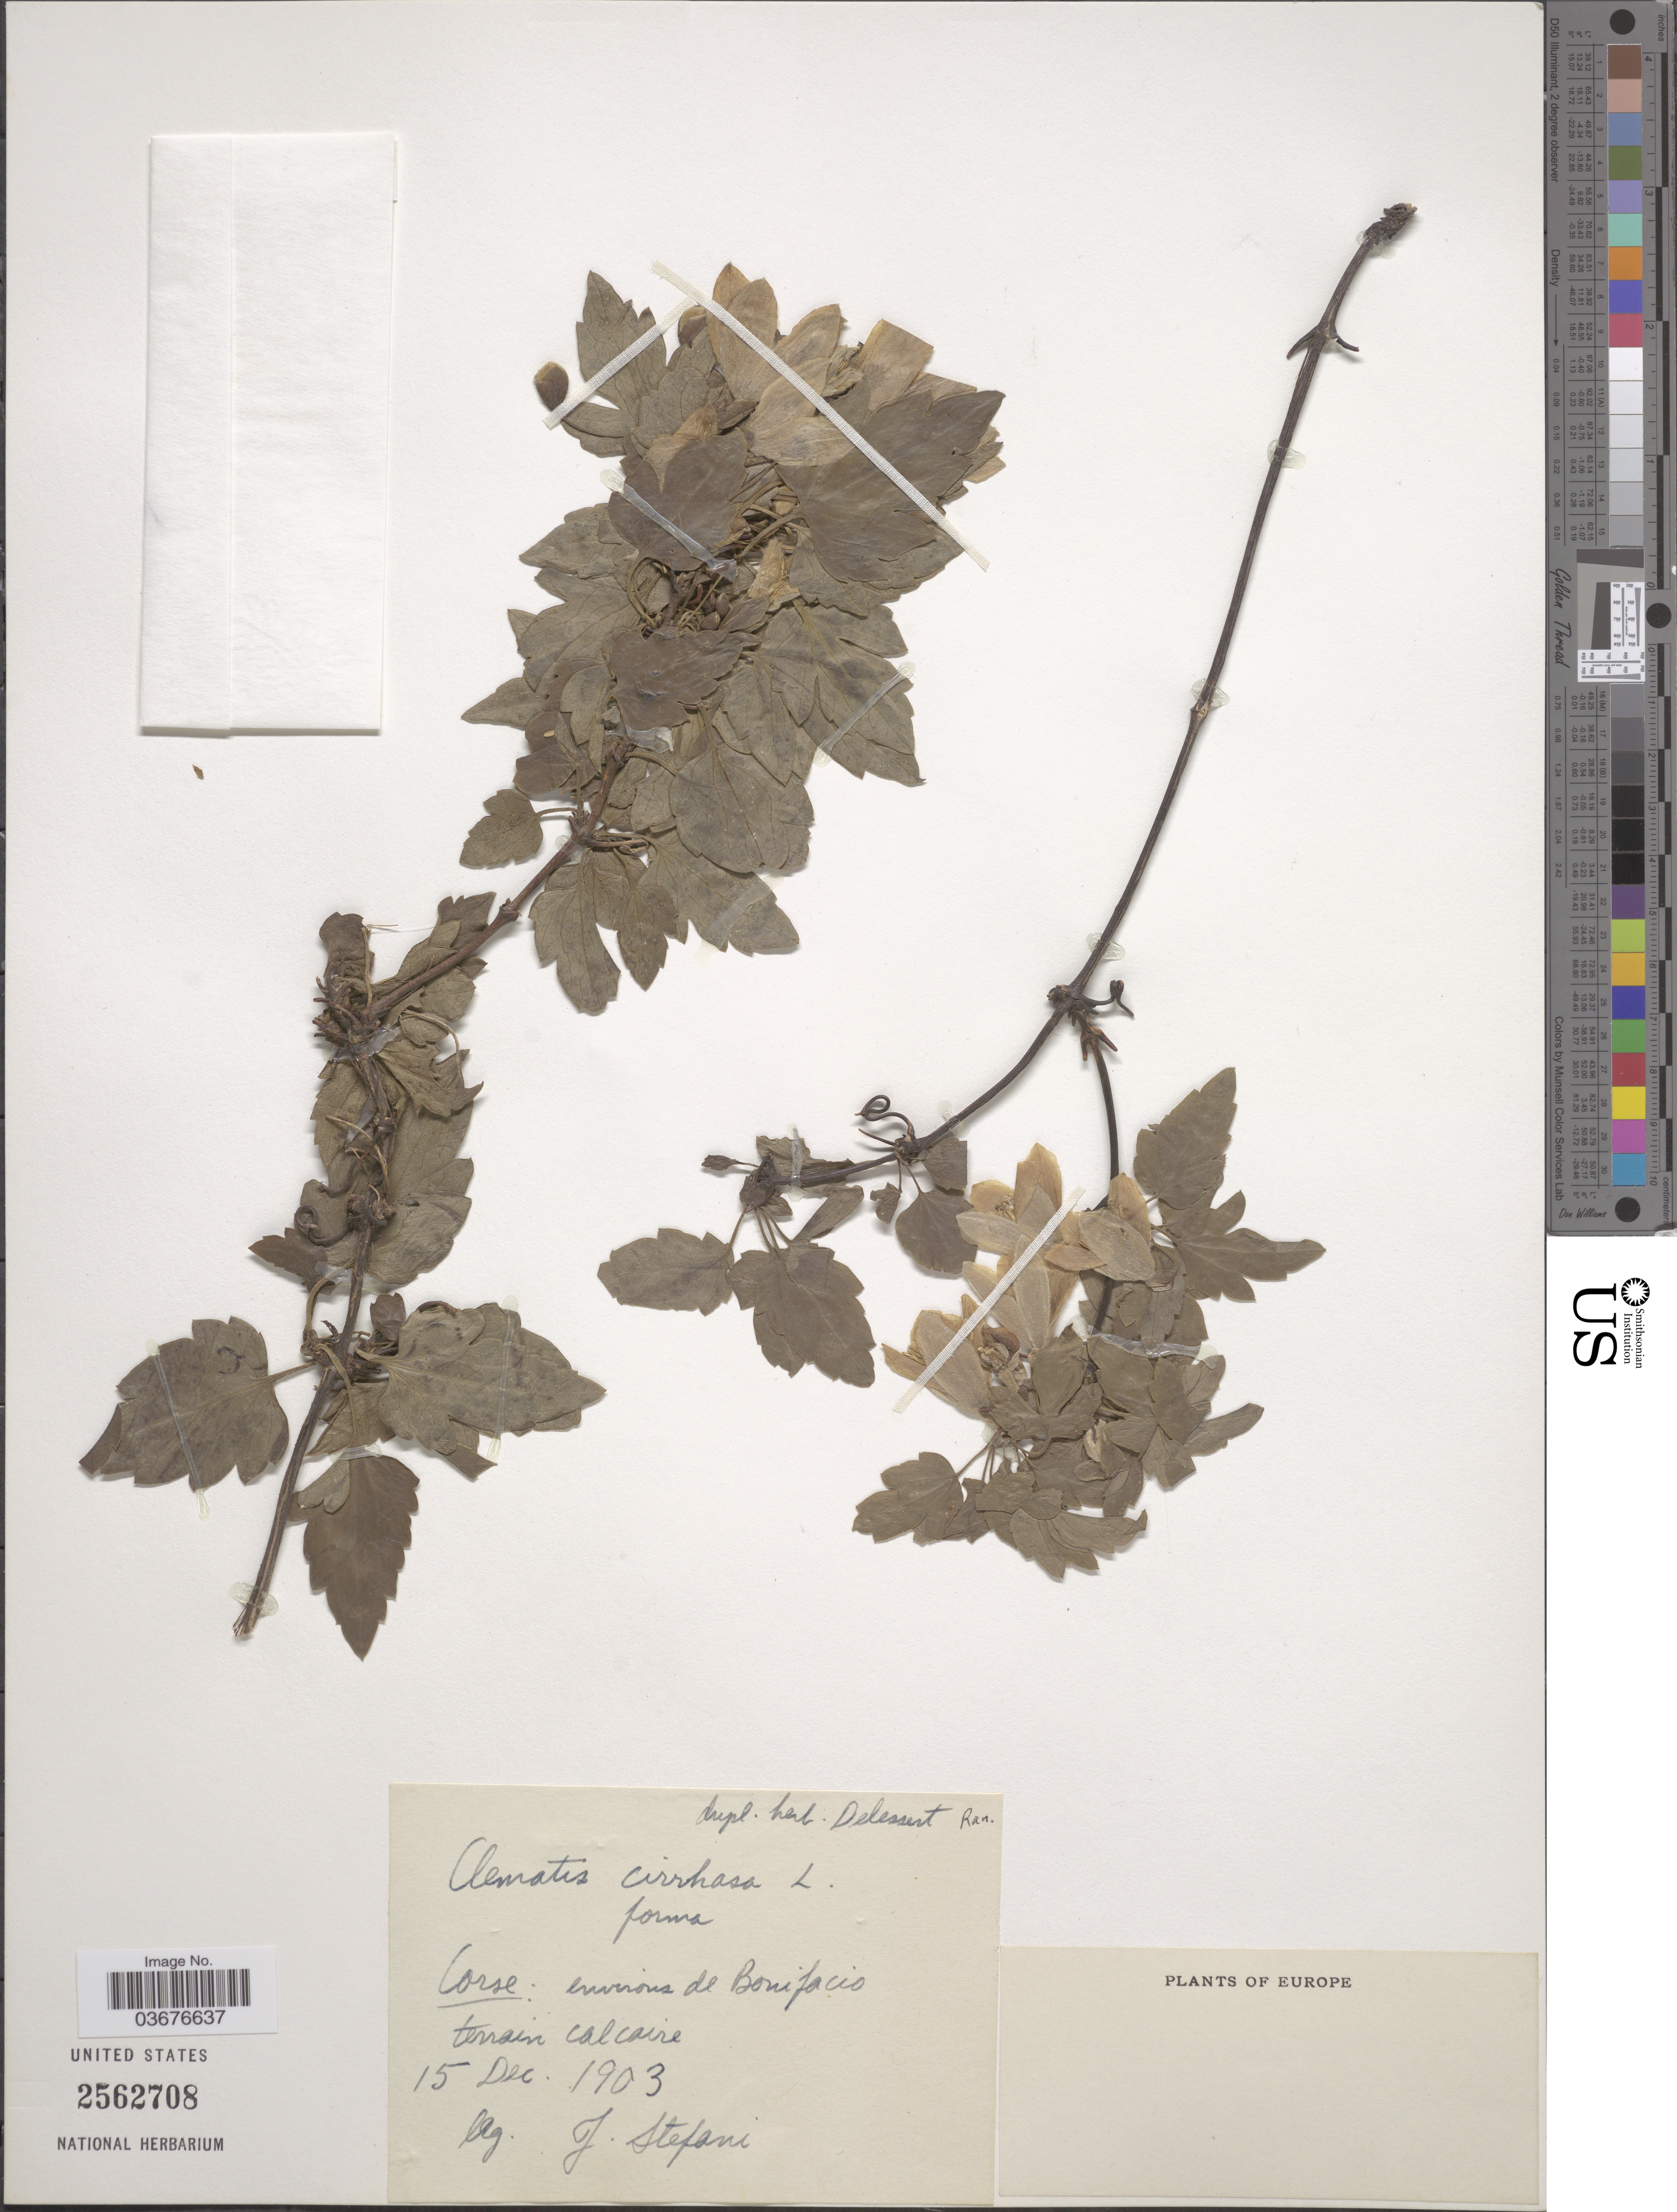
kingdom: Plantae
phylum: Tracheophyta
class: Magnoliopsida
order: Ranunculales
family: Ranunculaceae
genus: Clematis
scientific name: Clematis cirrhosa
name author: L.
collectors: J. Stefani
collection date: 1903-12-15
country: France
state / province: Corsica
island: Corse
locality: Corse: environs de Bonifacio terrain calcaire.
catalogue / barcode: US 2562708